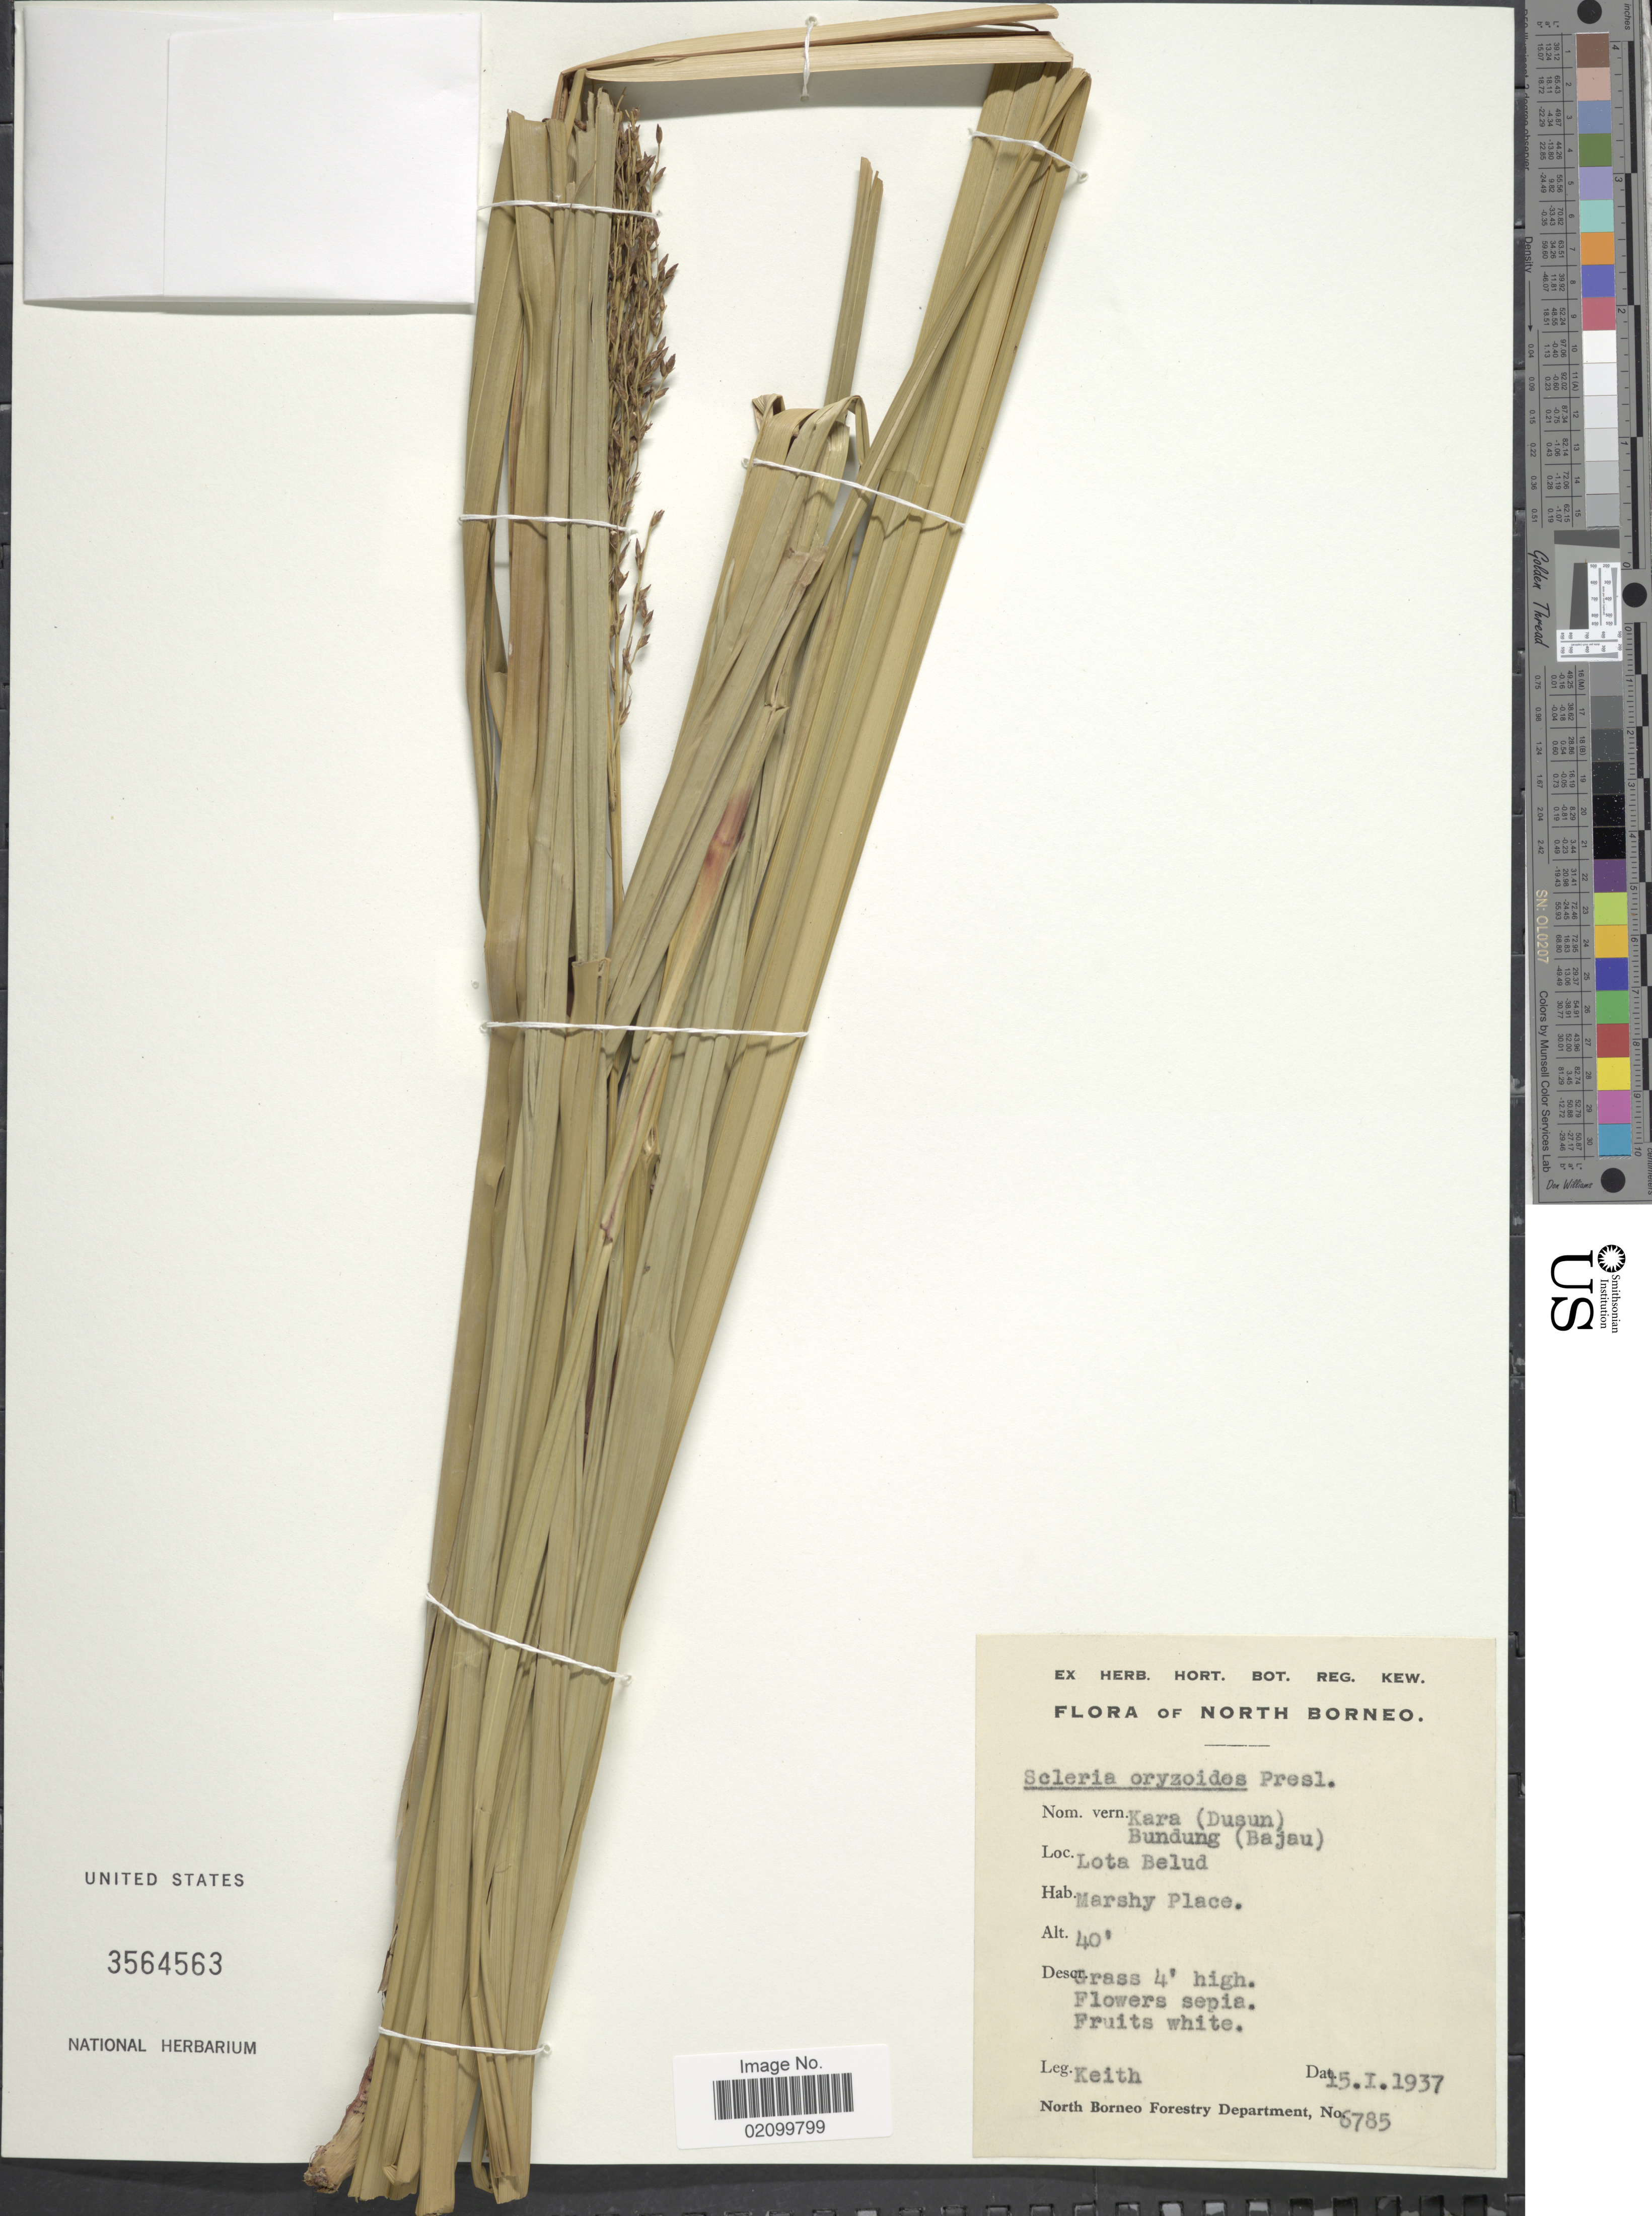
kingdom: Plantae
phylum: Tracheophyta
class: Liliopsida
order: Poales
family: Cyperaceae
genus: Scleria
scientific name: Scleria poiformis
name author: Retz.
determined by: Strong, Mark T., (BOT), Smithsonian Institution - National Museum of Natural History (UNITED STATES)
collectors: -. Keith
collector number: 6785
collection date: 1937-01-15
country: Malaysia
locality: North Borneo. Lota Belud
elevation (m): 12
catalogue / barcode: US 3564563